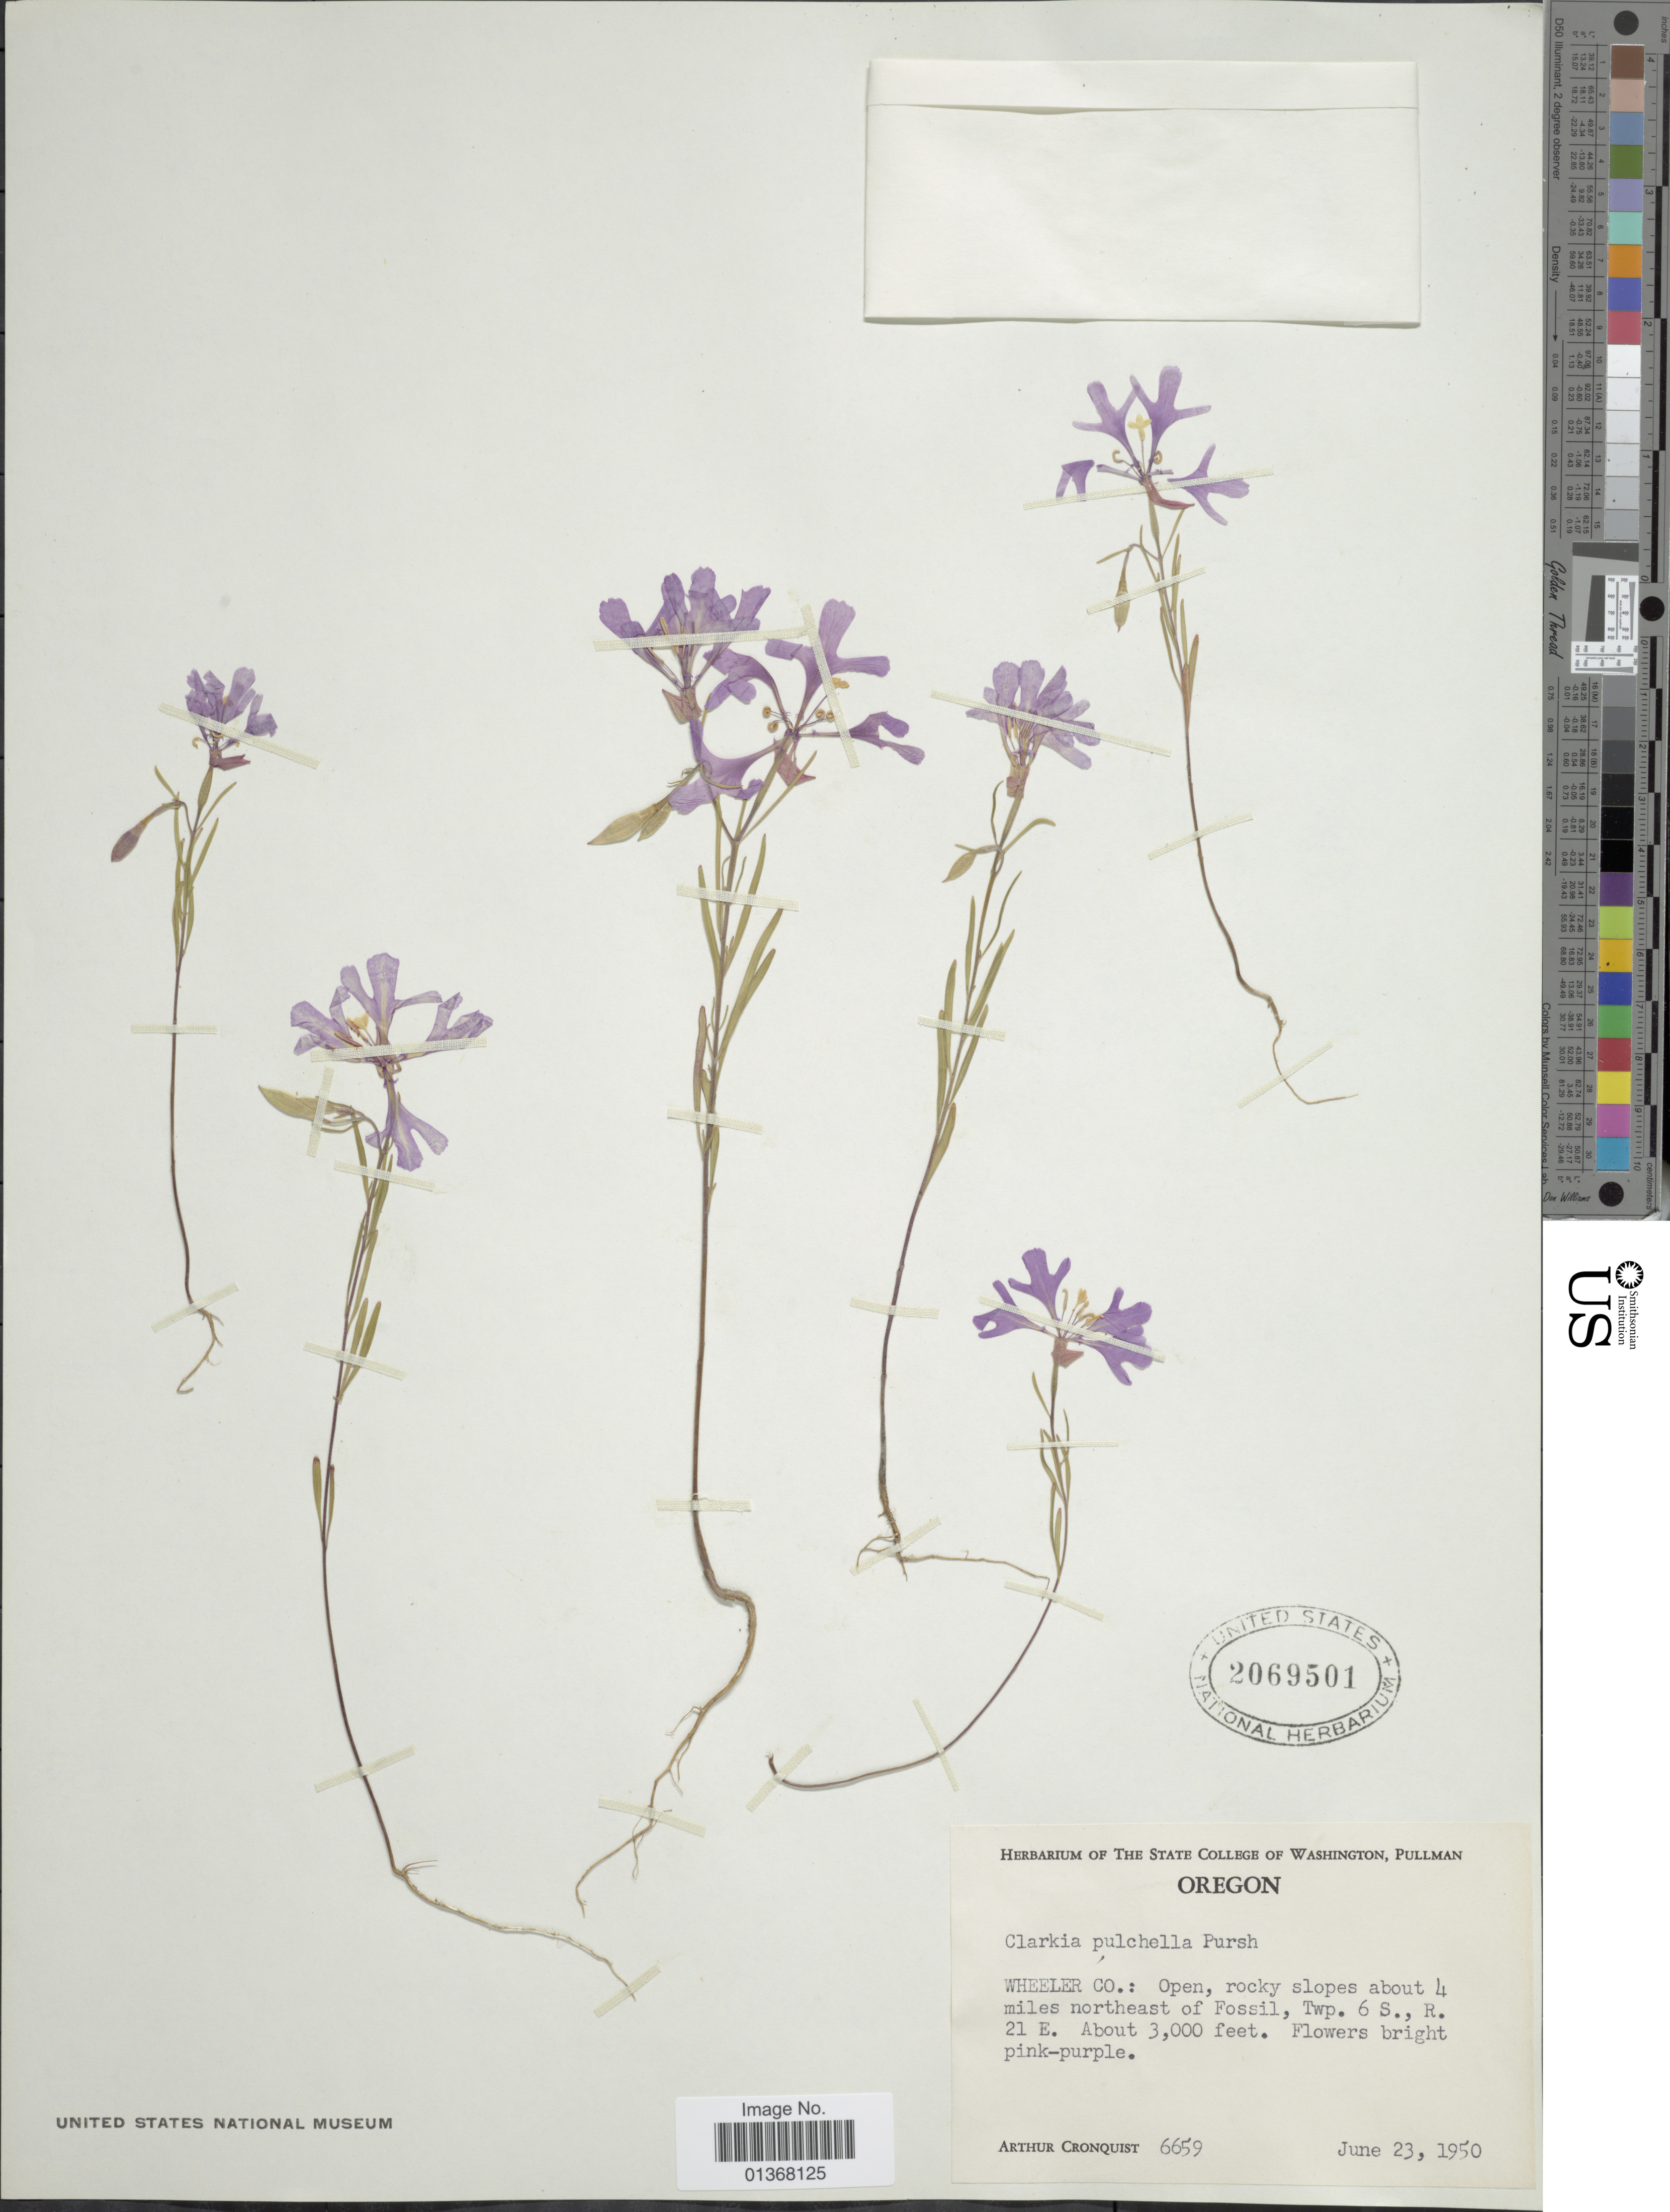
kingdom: Plantae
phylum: Tracheophyta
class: Magnoliopsida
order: Myrtales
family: Onagraceae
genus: Clarkia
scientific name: Clarkia pulchella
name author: Pursh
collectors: A. J. Cronquist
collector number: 6659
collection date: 1950-06-23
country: United States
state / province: Oregon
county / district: Wheeler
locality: Wheeler Co.: Open, rocky slopes about 4 miles northeast of Fossil, Twp. 6 S., R. 21 E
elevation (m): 914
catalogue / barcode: US 2069501